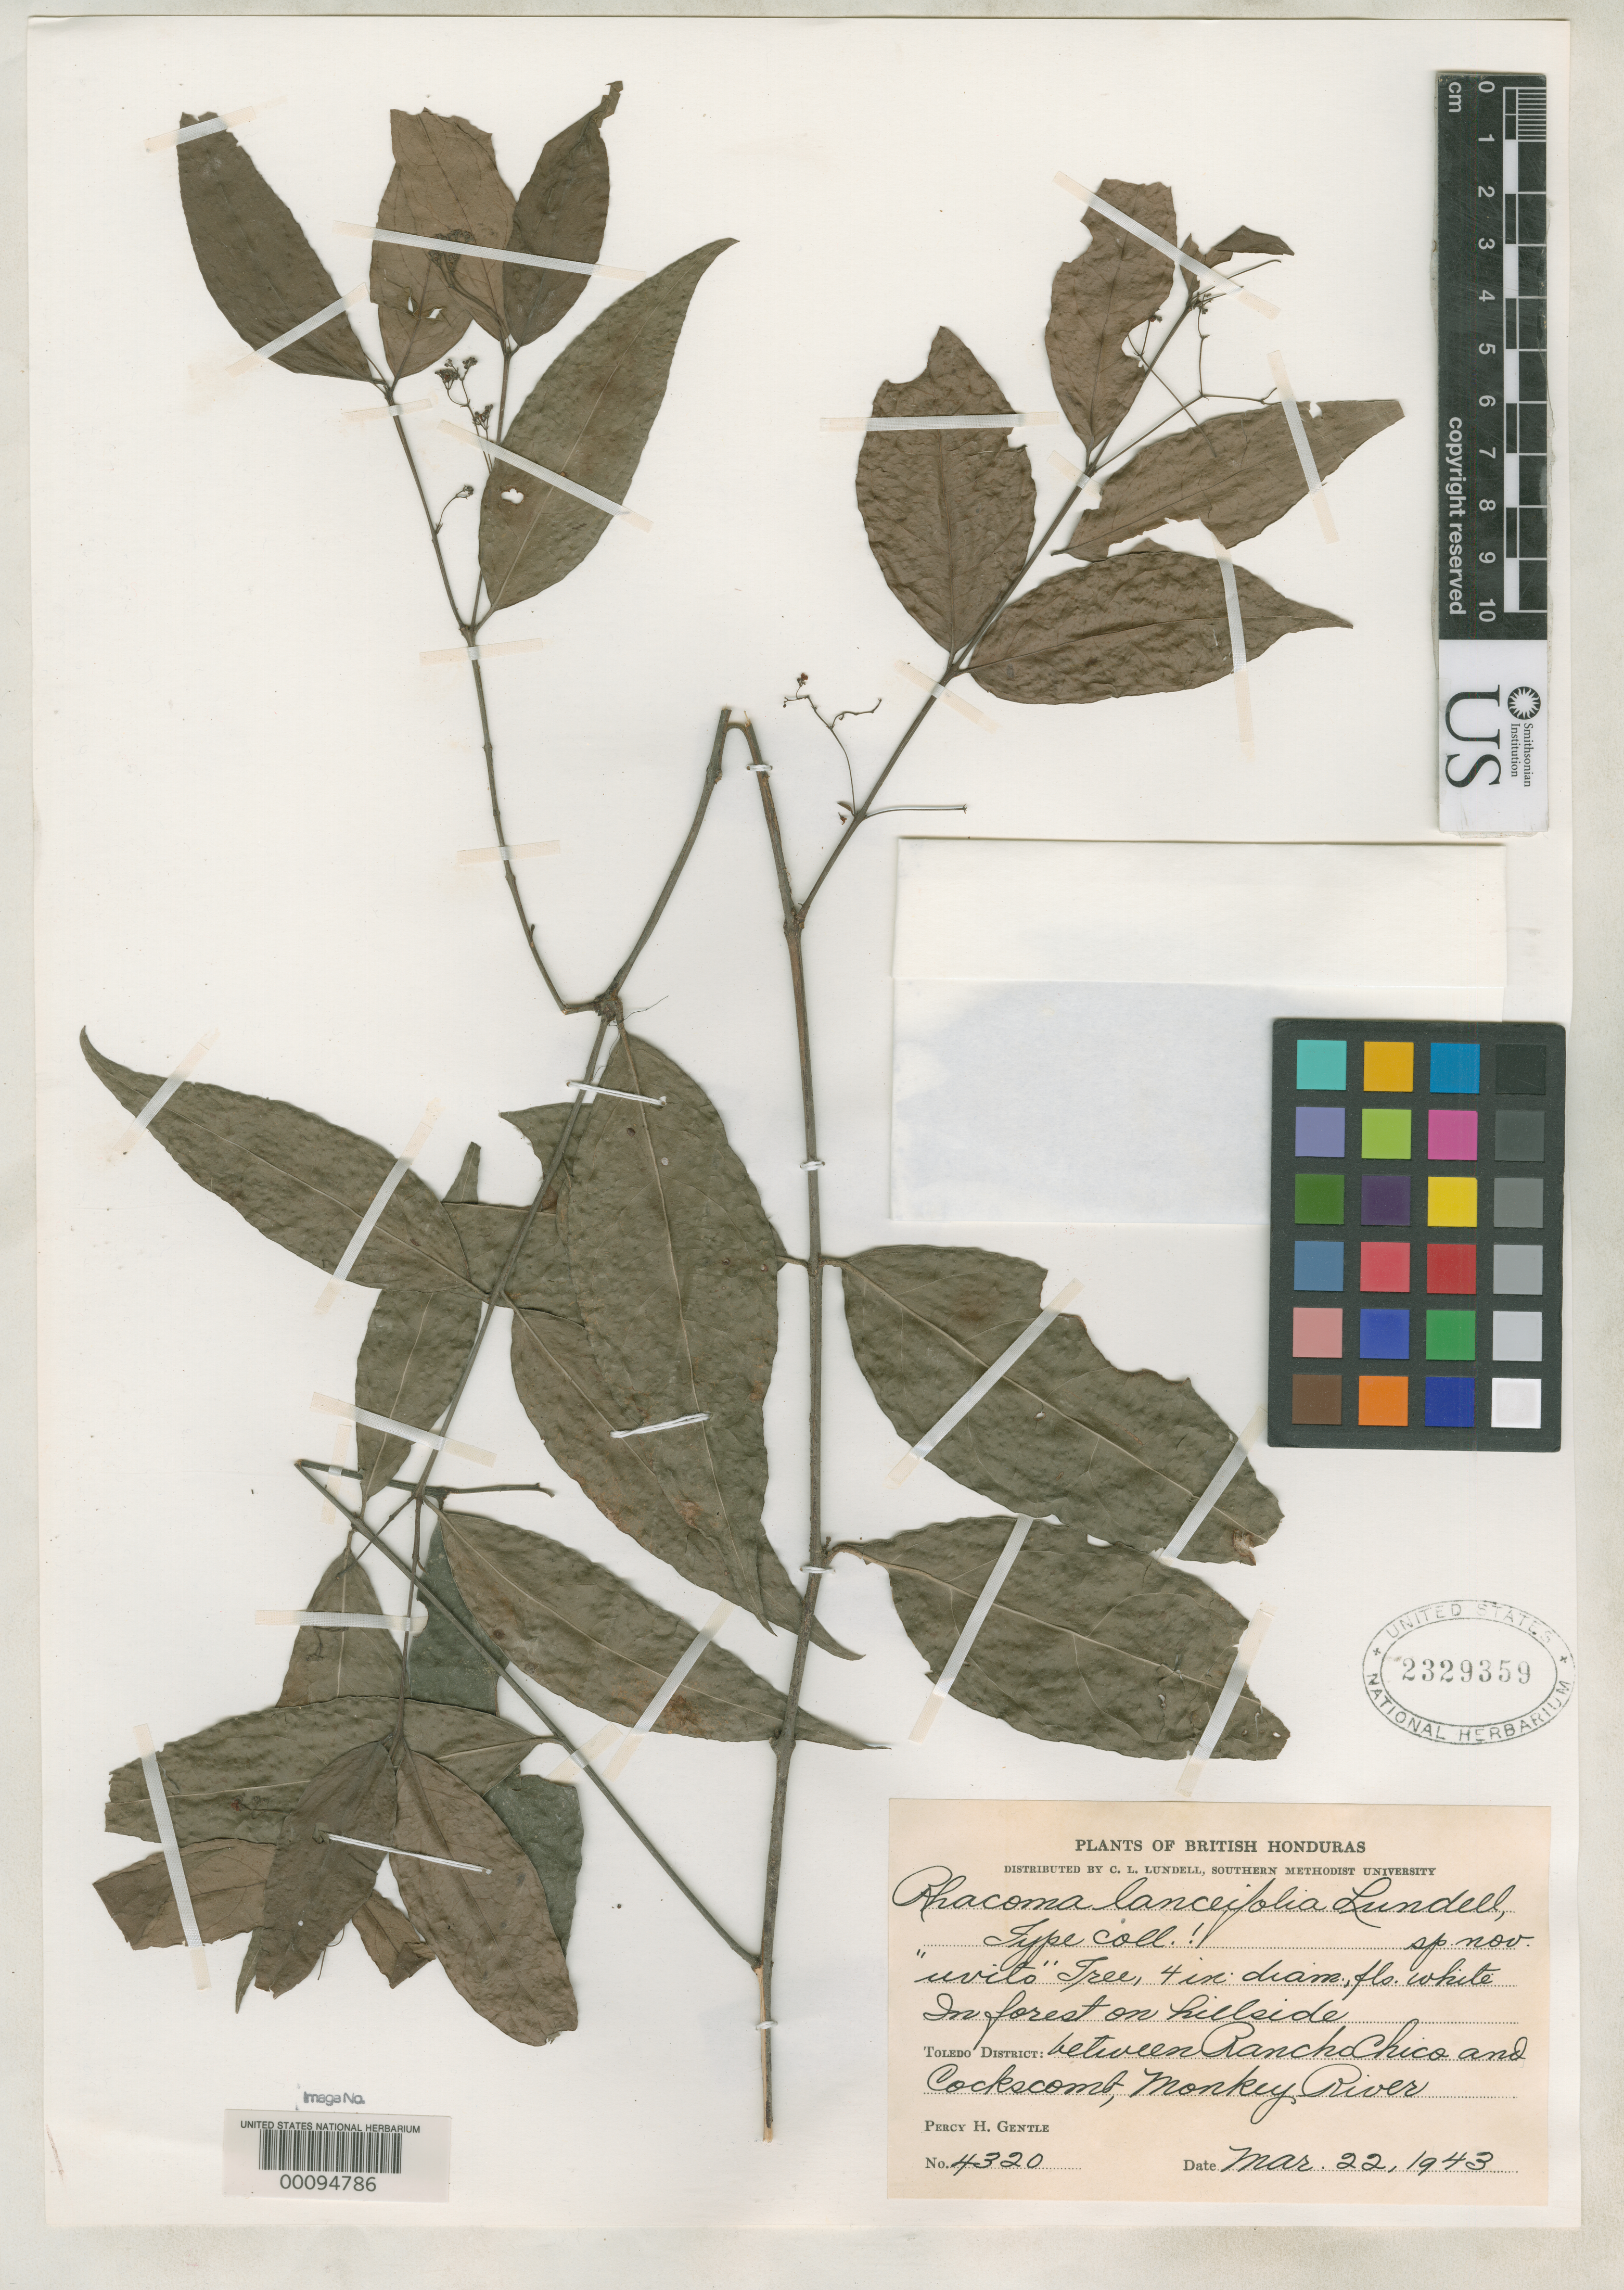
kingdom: Plantae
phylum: Tracheophyta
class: Magnoliopsida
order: Celastrales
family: Celastraceae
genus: Rhacoma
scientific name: Rhacoma lanceifolia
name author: Lundell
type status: Type Collection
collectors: P. H. Gentle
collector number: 4320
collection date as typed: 22 Mar 1943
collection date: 1943-03-22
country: Belize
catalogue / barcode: US 2329359